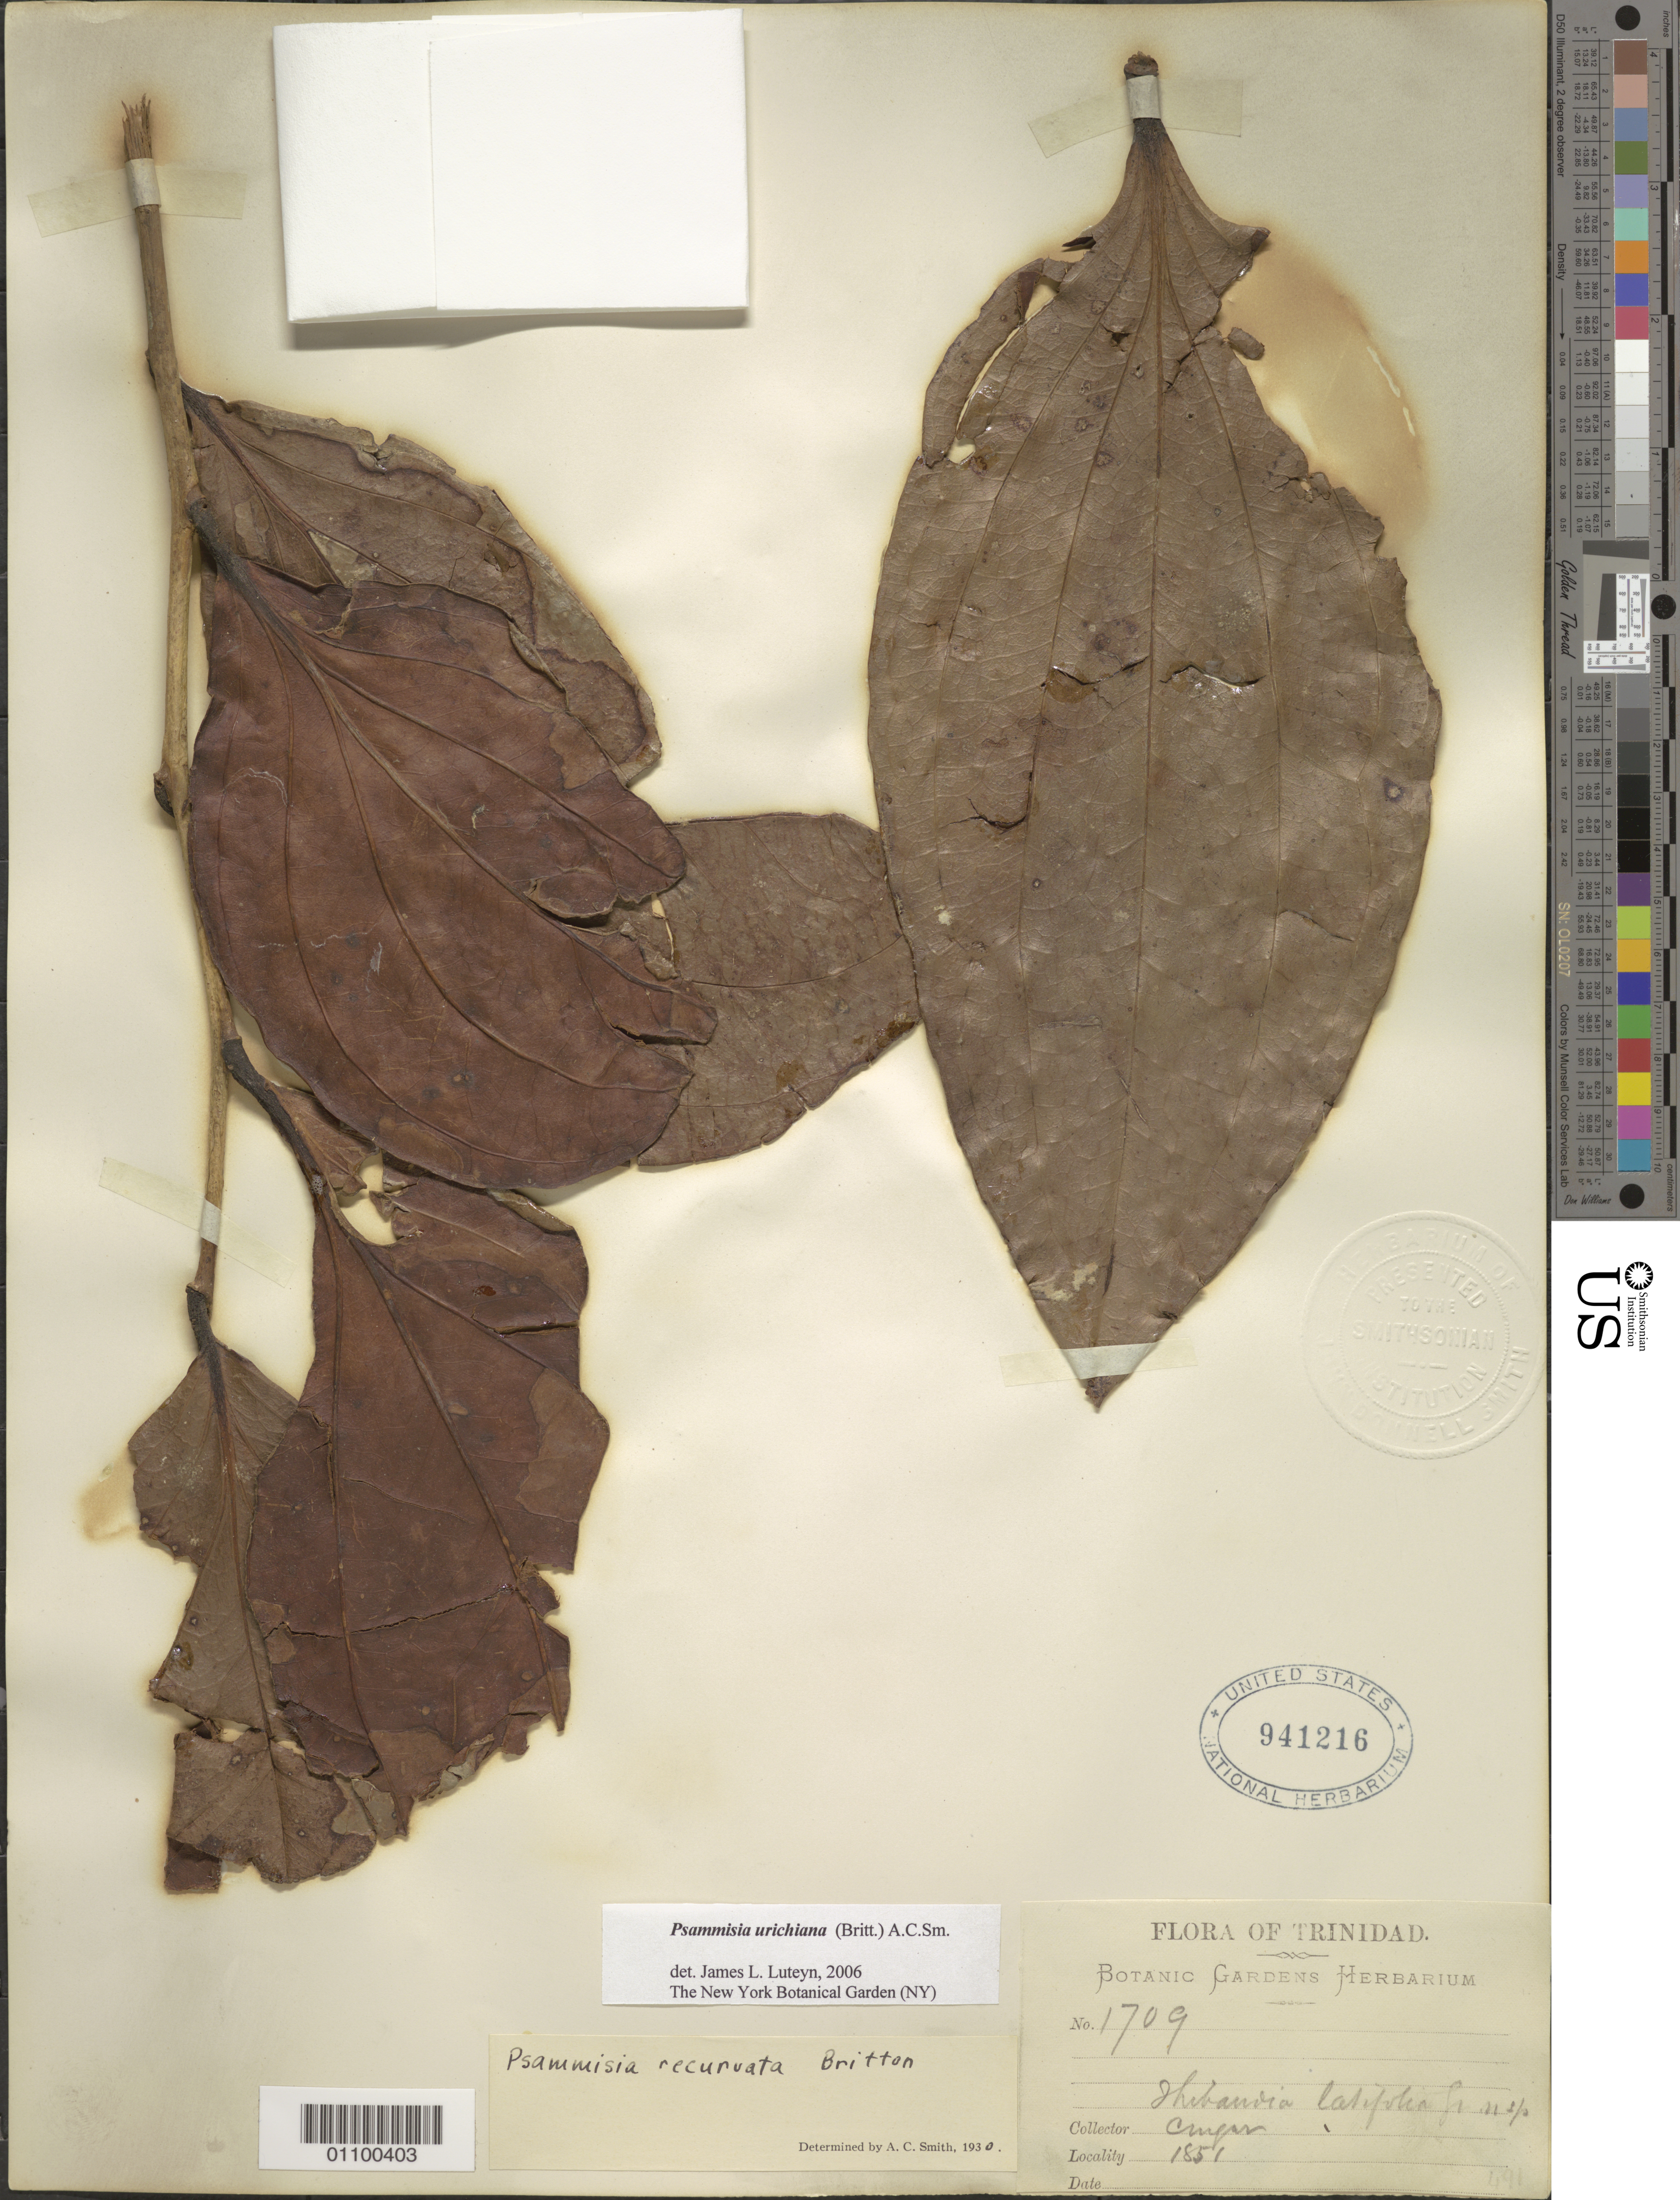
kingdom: Plantae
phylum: Tracheophyta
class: Magnoliopsida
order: Ericales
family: Ericaceae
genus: Psammisia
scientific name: Psammisia urichiana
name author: (Britton) A.C. Sm.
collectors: -. Cruger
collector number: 1709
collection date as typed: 01 Jan 1851 to 31 Dec 1851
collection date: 1851-01-01/1851-12-31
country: Trinidad and Tobago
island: Trinidad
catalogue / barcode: US 941216